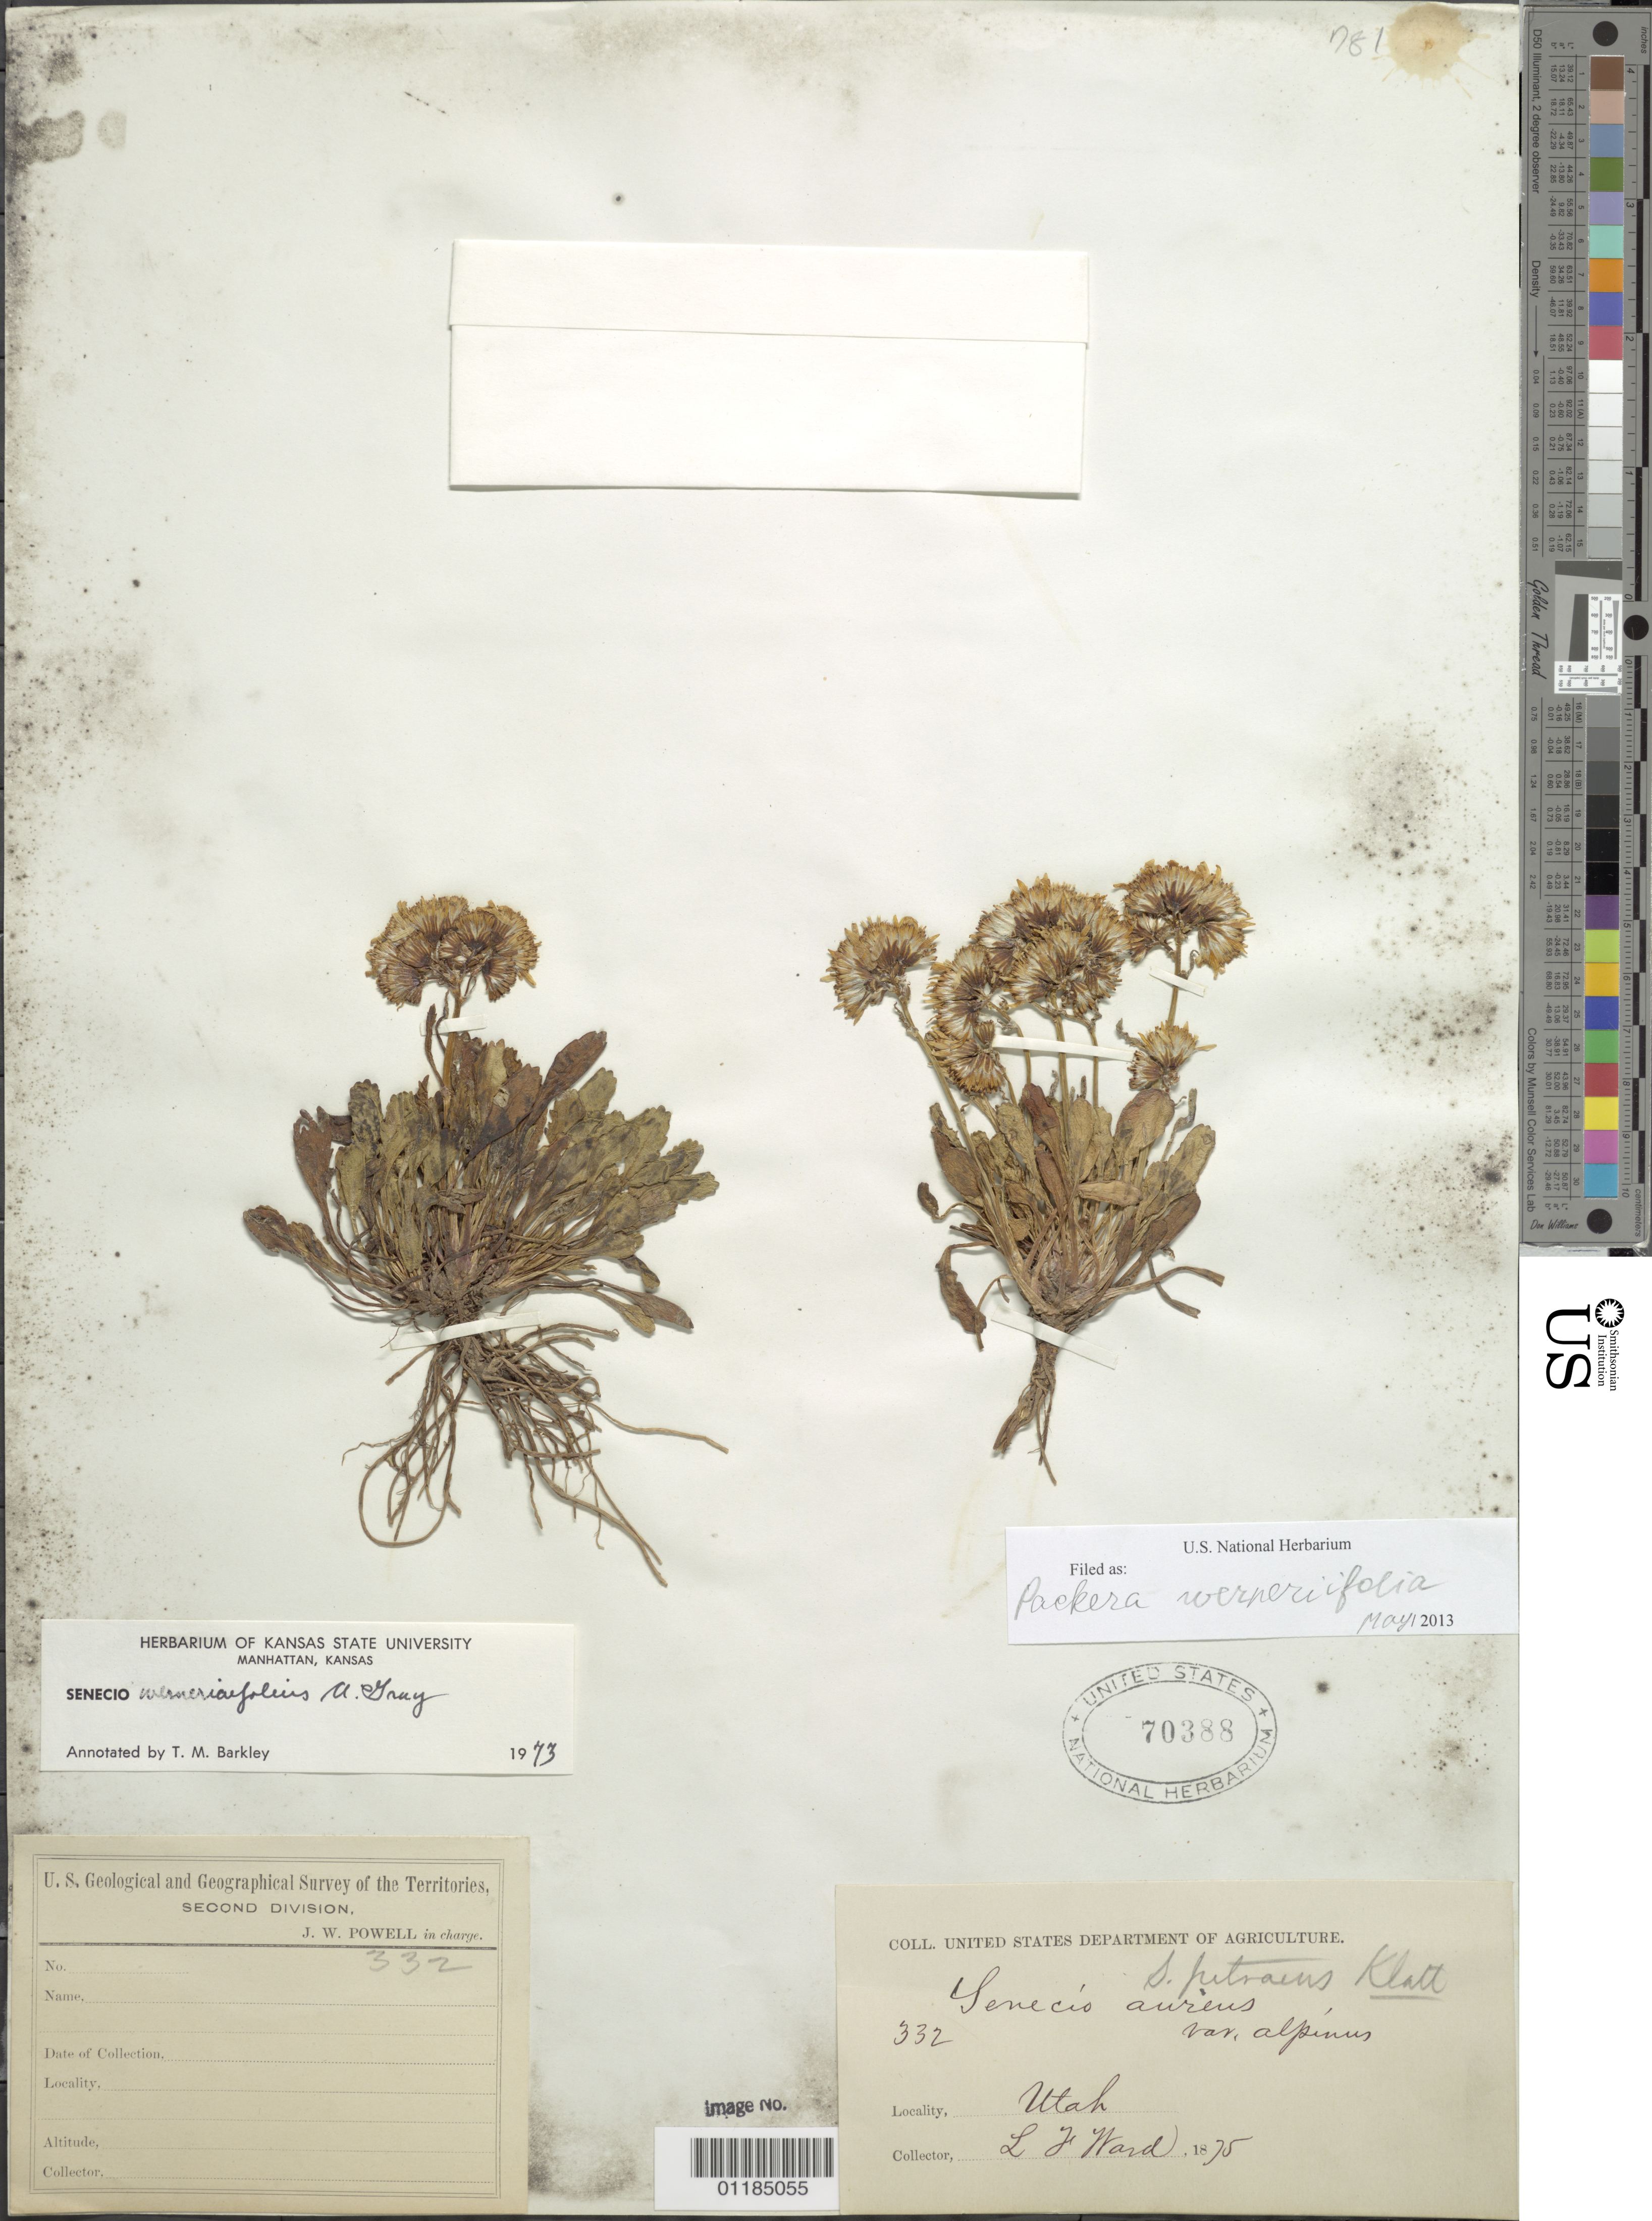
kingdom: Plantae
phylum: Tracheophyta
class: Magnoliopsida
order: Asterales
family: Asteraceae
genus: Packera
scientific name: Packera werneriifolia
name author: (A. Gray) W.A. Weber & Á. Löve ex Trock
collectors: L. F. Ward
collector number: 332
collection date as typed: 1875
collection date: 1875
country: United States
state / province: Utah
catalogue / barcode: US 70388